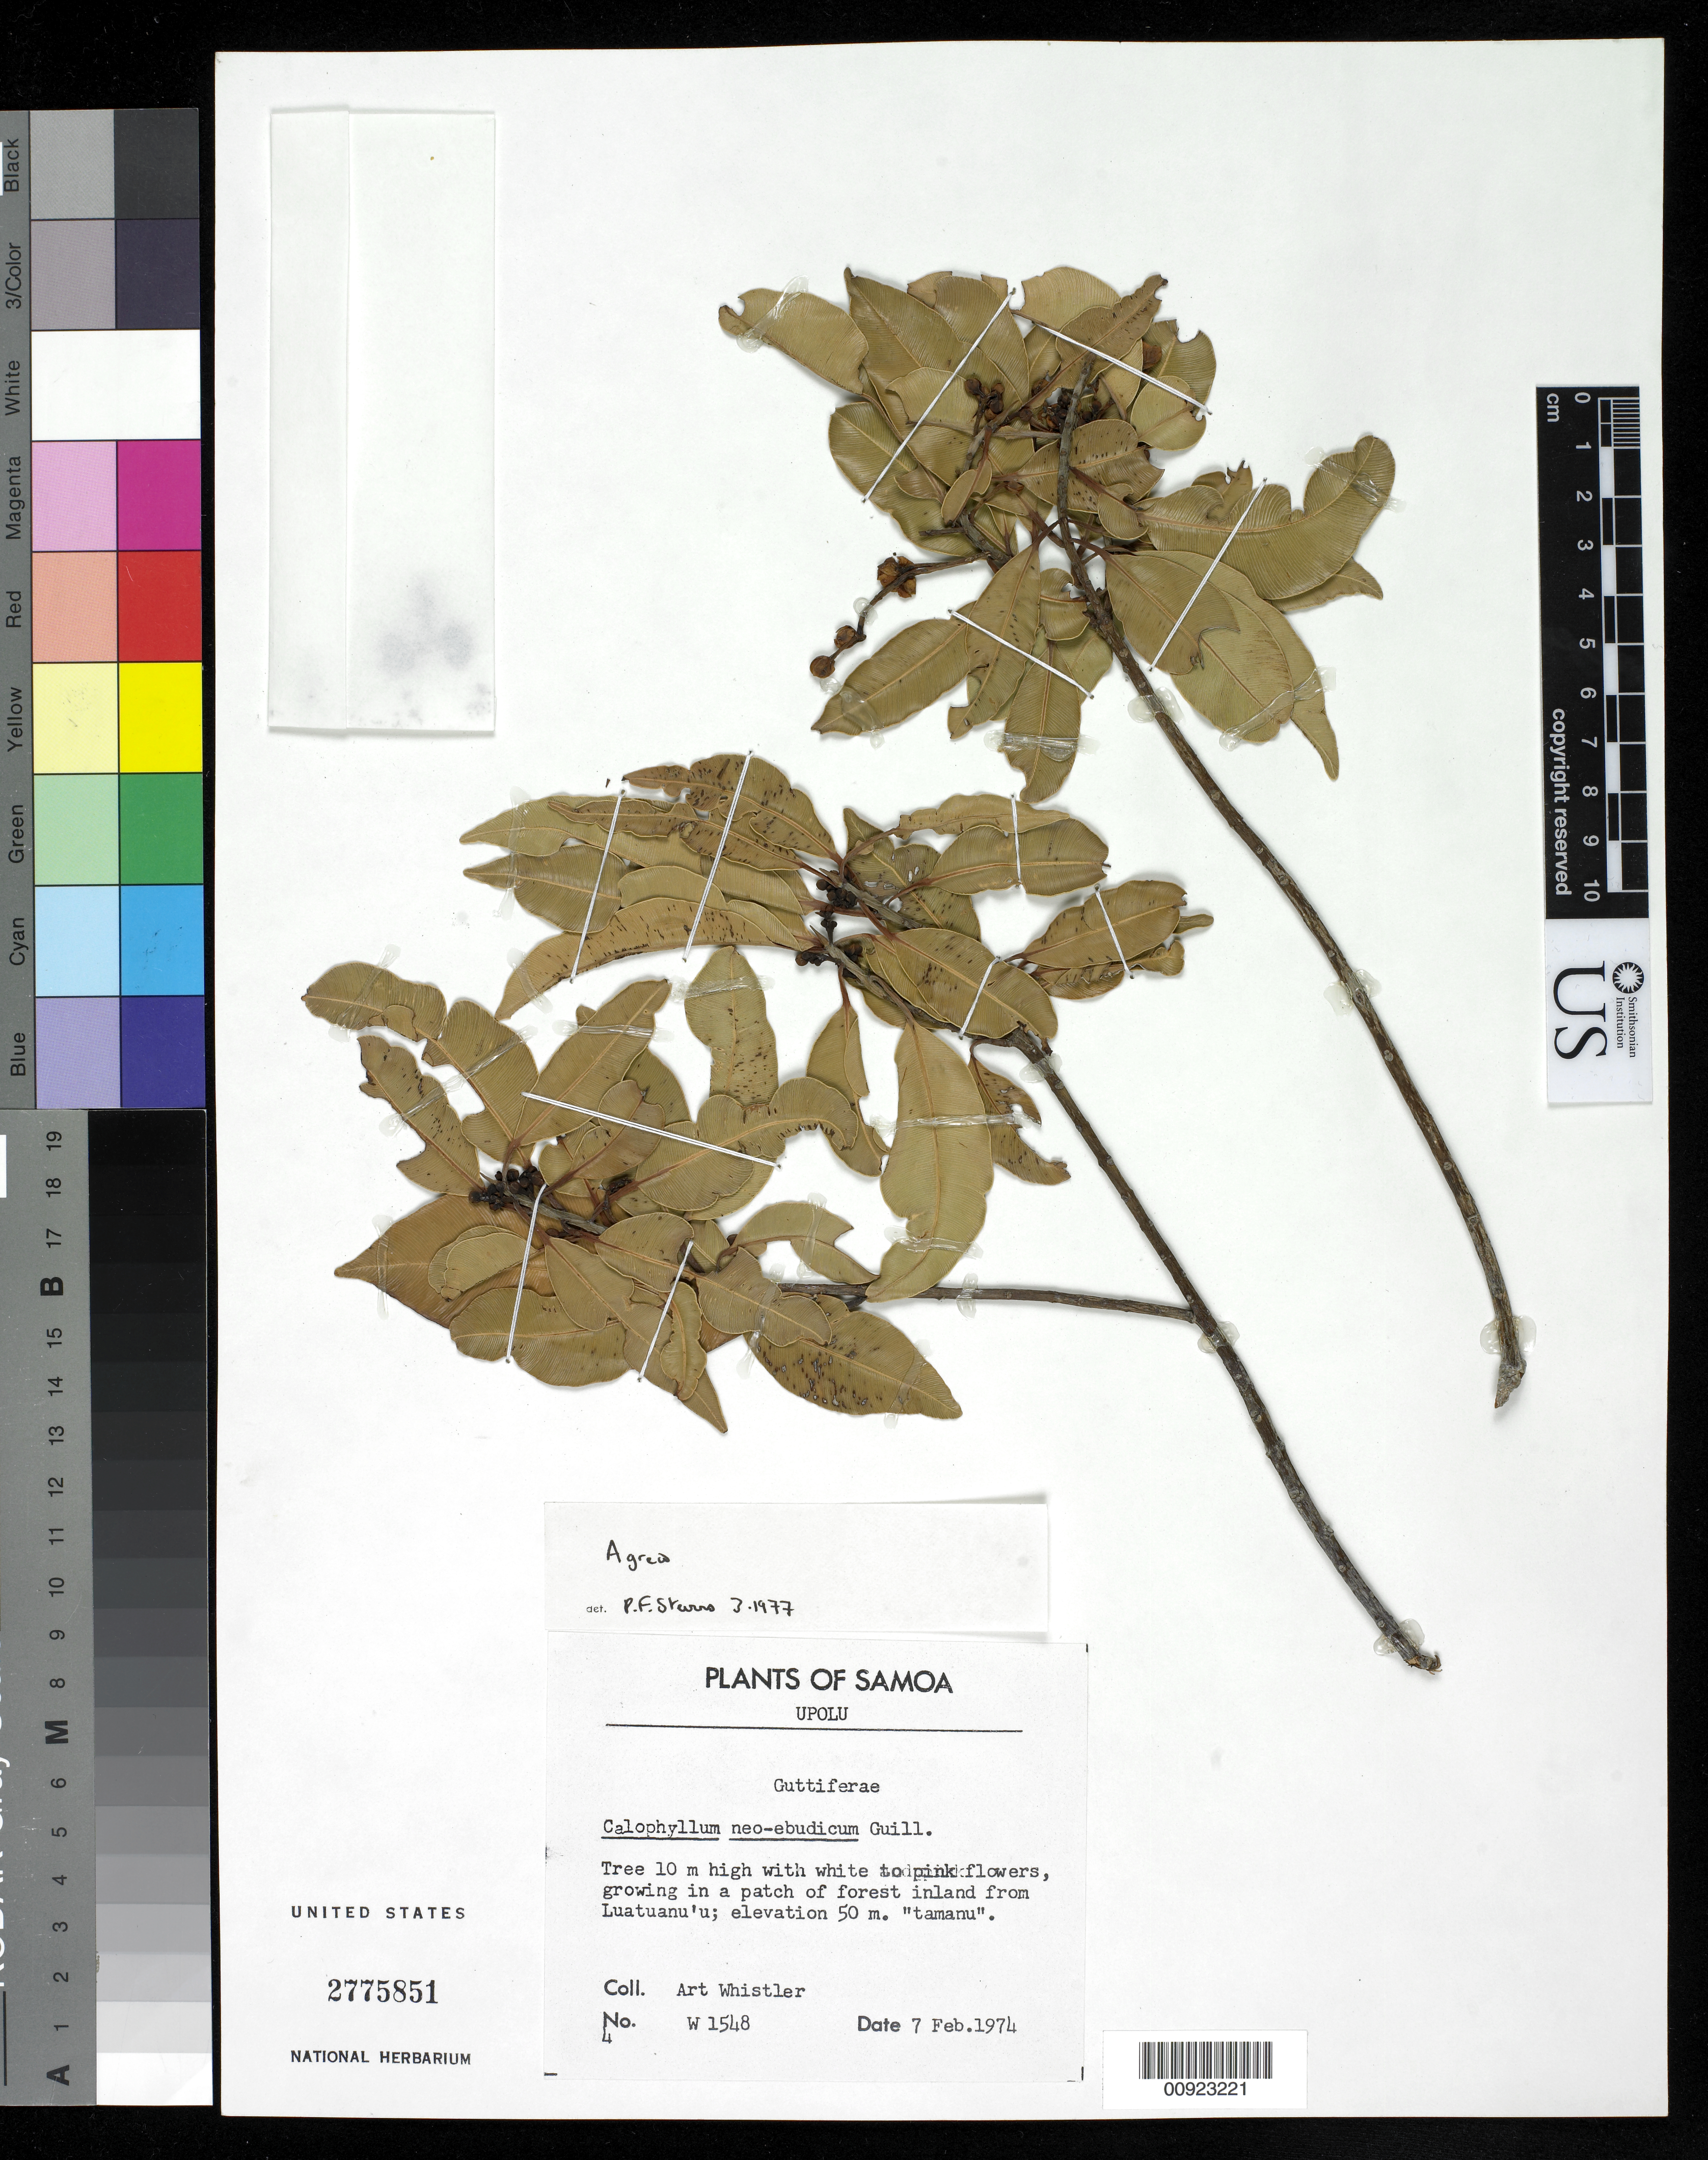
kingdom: Plantae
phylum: Tracheophyta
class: Magnoliopsida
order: Malpighiales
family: Calophyllaceae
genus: Calophyllum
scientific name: Calophyllum neoebudicum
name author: Guillaumin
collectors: A. Whistler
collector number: W 1548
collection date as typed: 07 Feb 1974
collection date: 1974-02-07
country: Samoa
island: Upolu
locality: Forest inland from Luatuanu'u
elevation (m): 50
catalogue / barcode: US 2775851